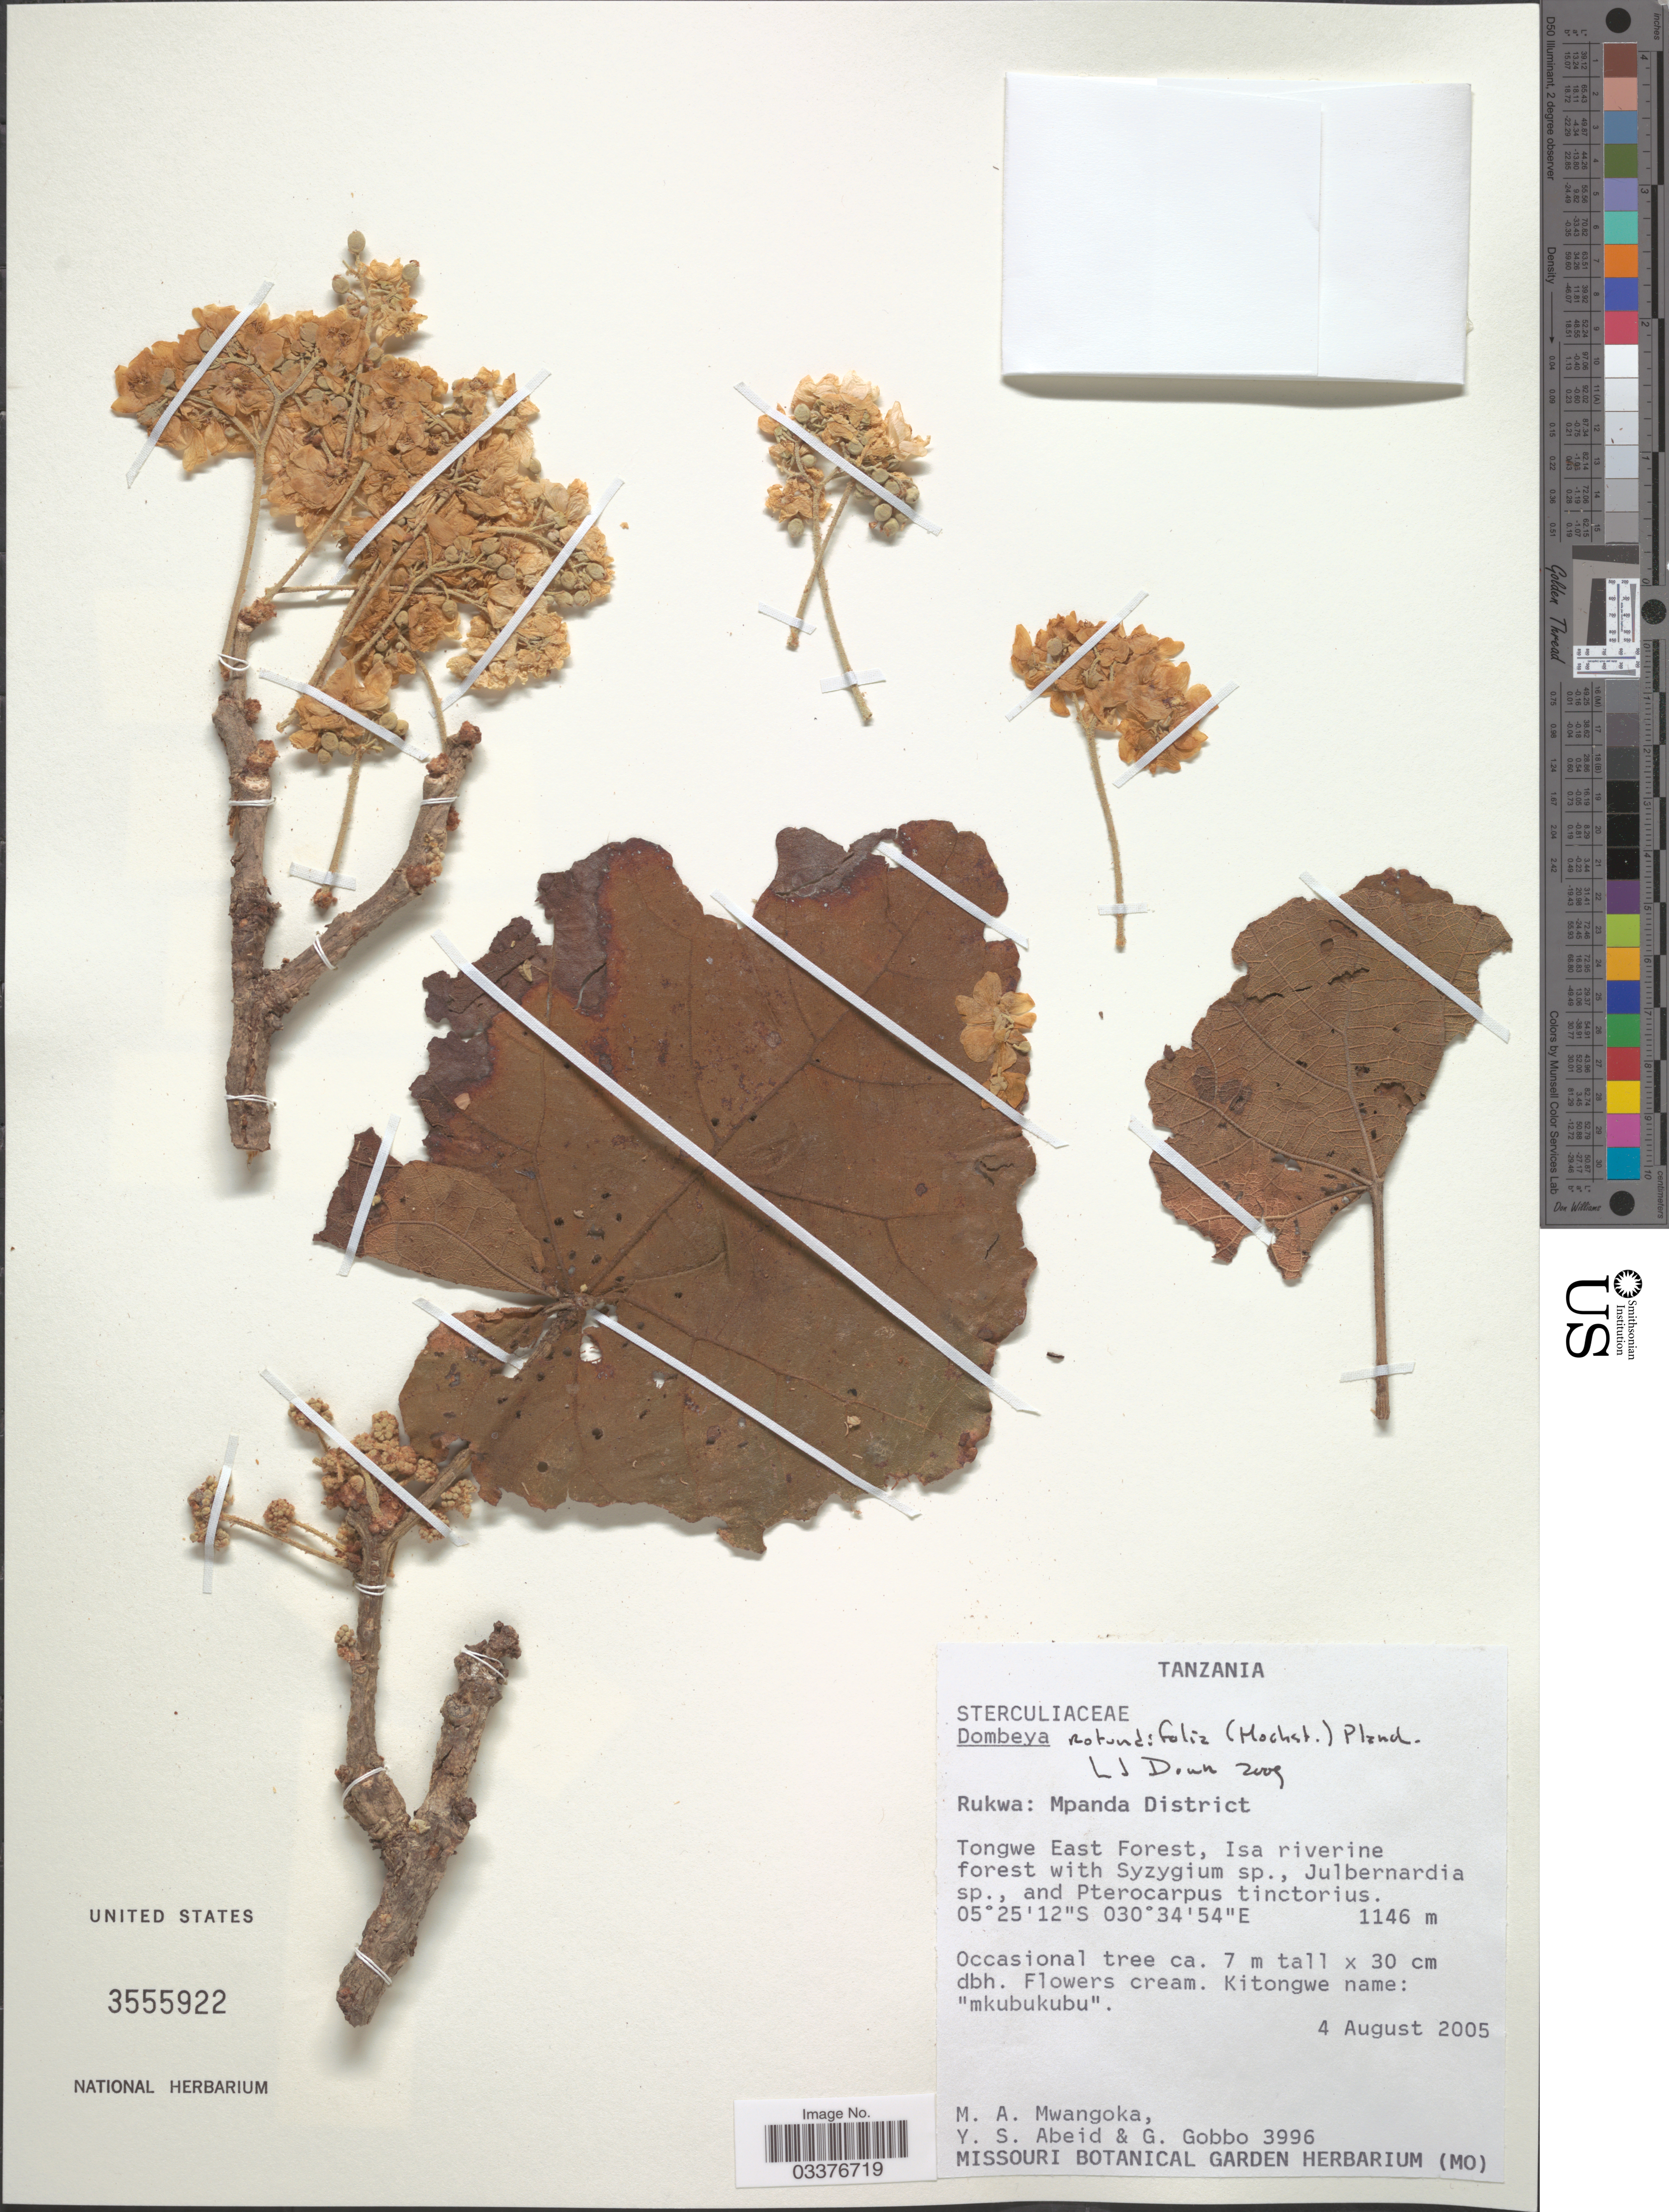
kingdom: Plantae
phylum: Tracheophyta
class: Magnoliopsida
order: Malvales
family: Malvaceae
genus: Dombeya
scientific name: Dombeya rotundifolia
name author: (Hochst.) Planch.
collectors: M. A. Mwangoka, Y. Abeid & G. Gobbo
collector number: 3996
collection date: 2005-08-04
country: Tanzania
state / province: Rukwa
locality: Mpanda District. Tongwe East Forest, Isa riverine forest.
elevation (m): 1146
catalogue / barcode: US 3555922